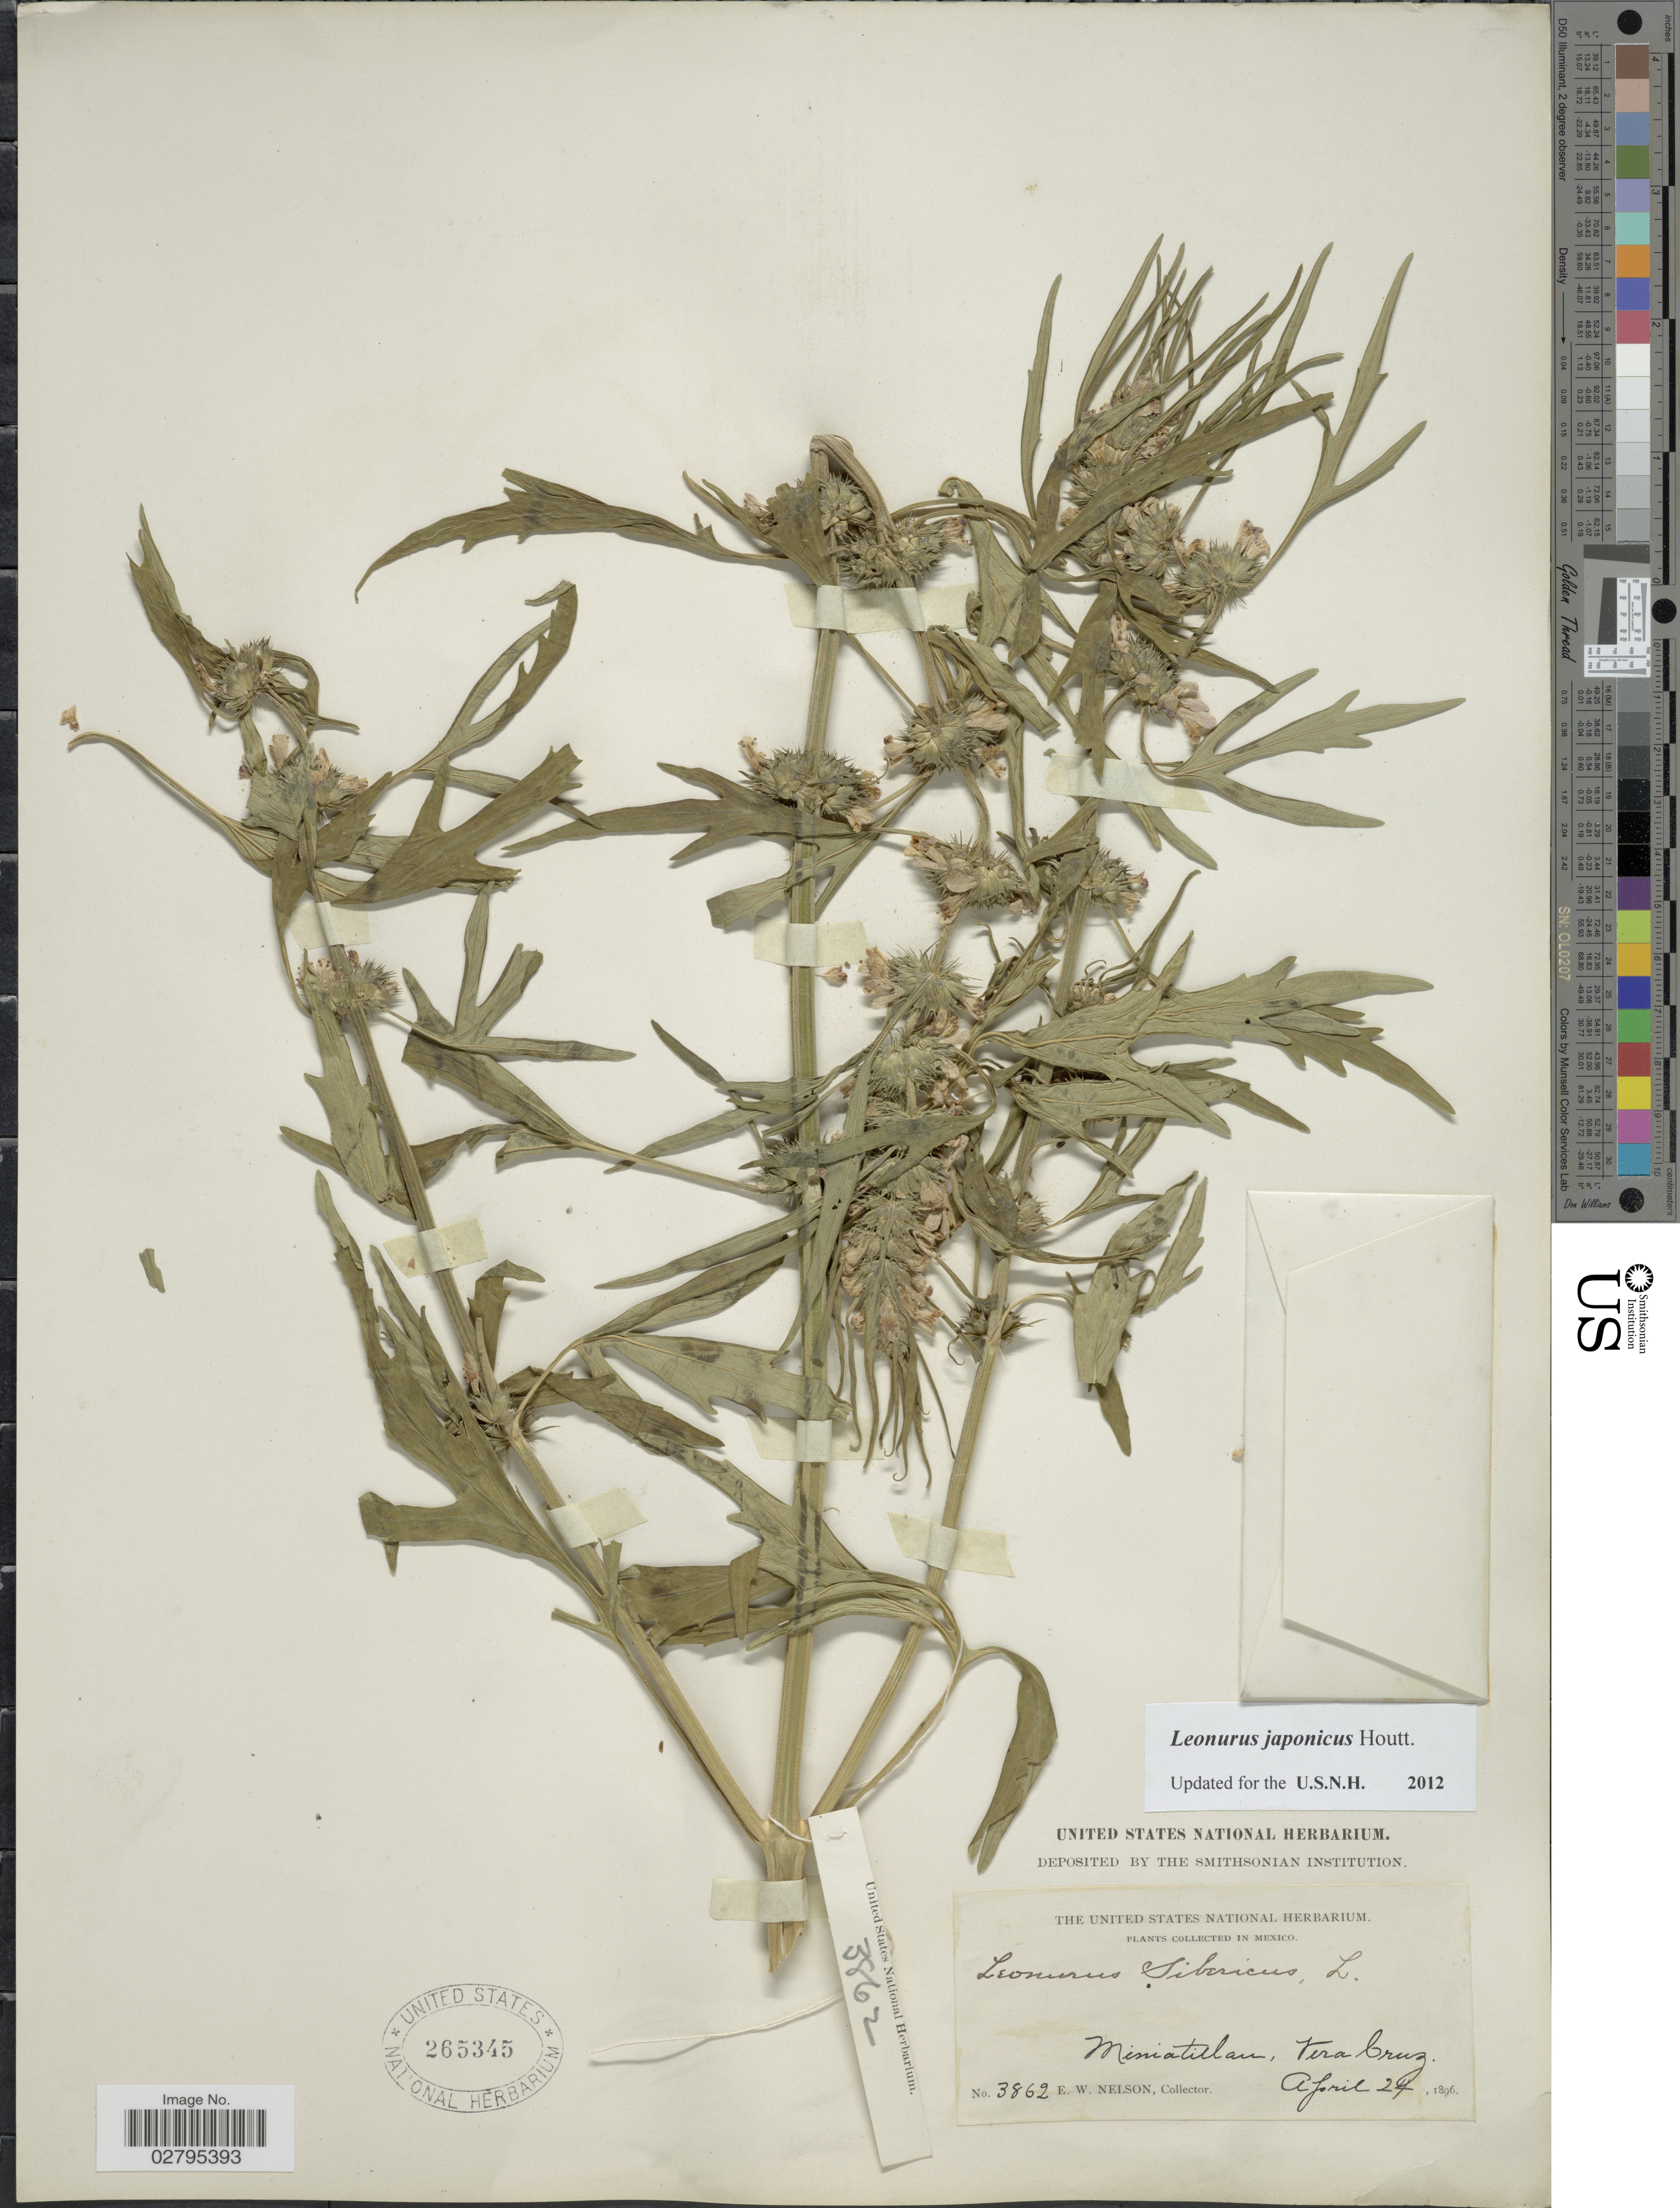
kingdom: Plantae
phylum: Tracheophyta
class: Magnoliopsida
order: Lamiales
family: Lamiaceae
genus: Leonurus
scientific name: Leonurus japonicus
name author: Houtt.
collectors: E. W. Nelson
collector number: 3862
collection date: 1896-04-24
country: Mexico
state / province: Veracruz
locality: Miniatitlan, Vera Cruz.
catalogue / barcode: US 265345